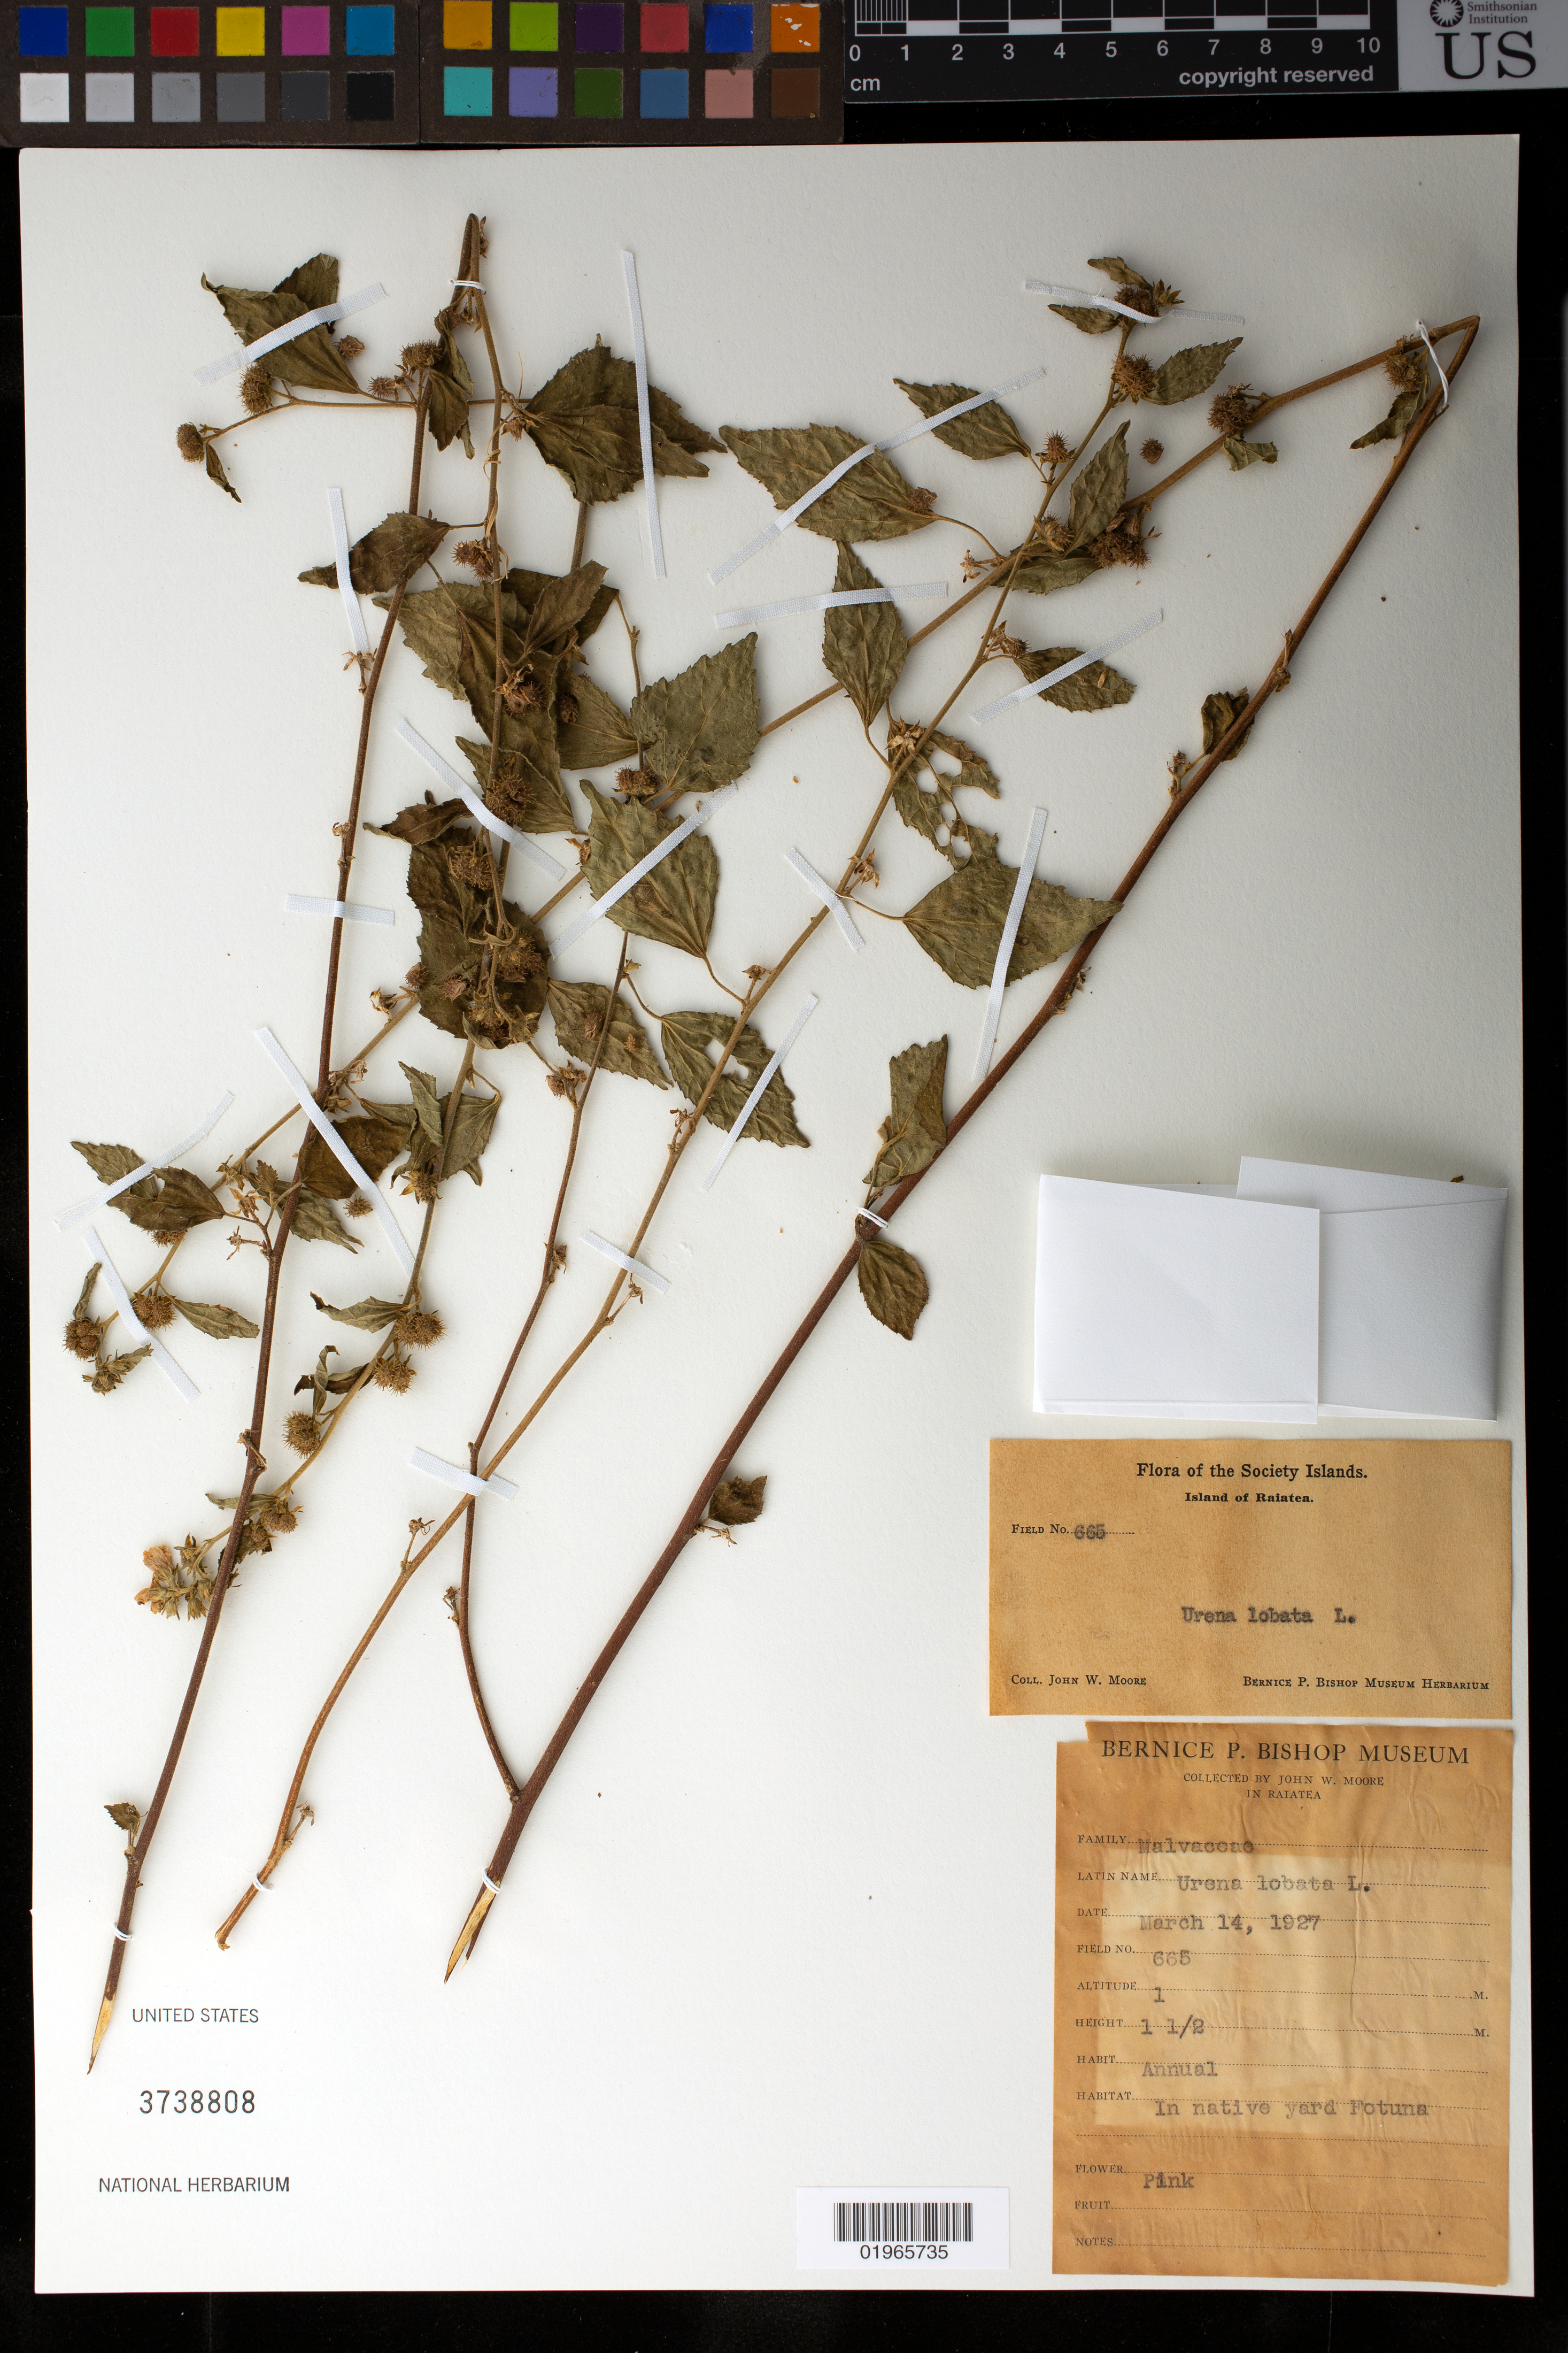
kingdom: Plantae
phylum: Tracheophyta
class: Magnoliopsida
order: Malvales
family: Malvaceae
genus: Urena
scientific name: Urena lobata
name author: L.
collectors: J. Moore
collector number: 665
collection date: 1927-03-14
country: French Polynesia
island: Raiatea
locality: In native yard, Fotuna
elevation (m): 1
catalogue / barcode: US 3738808